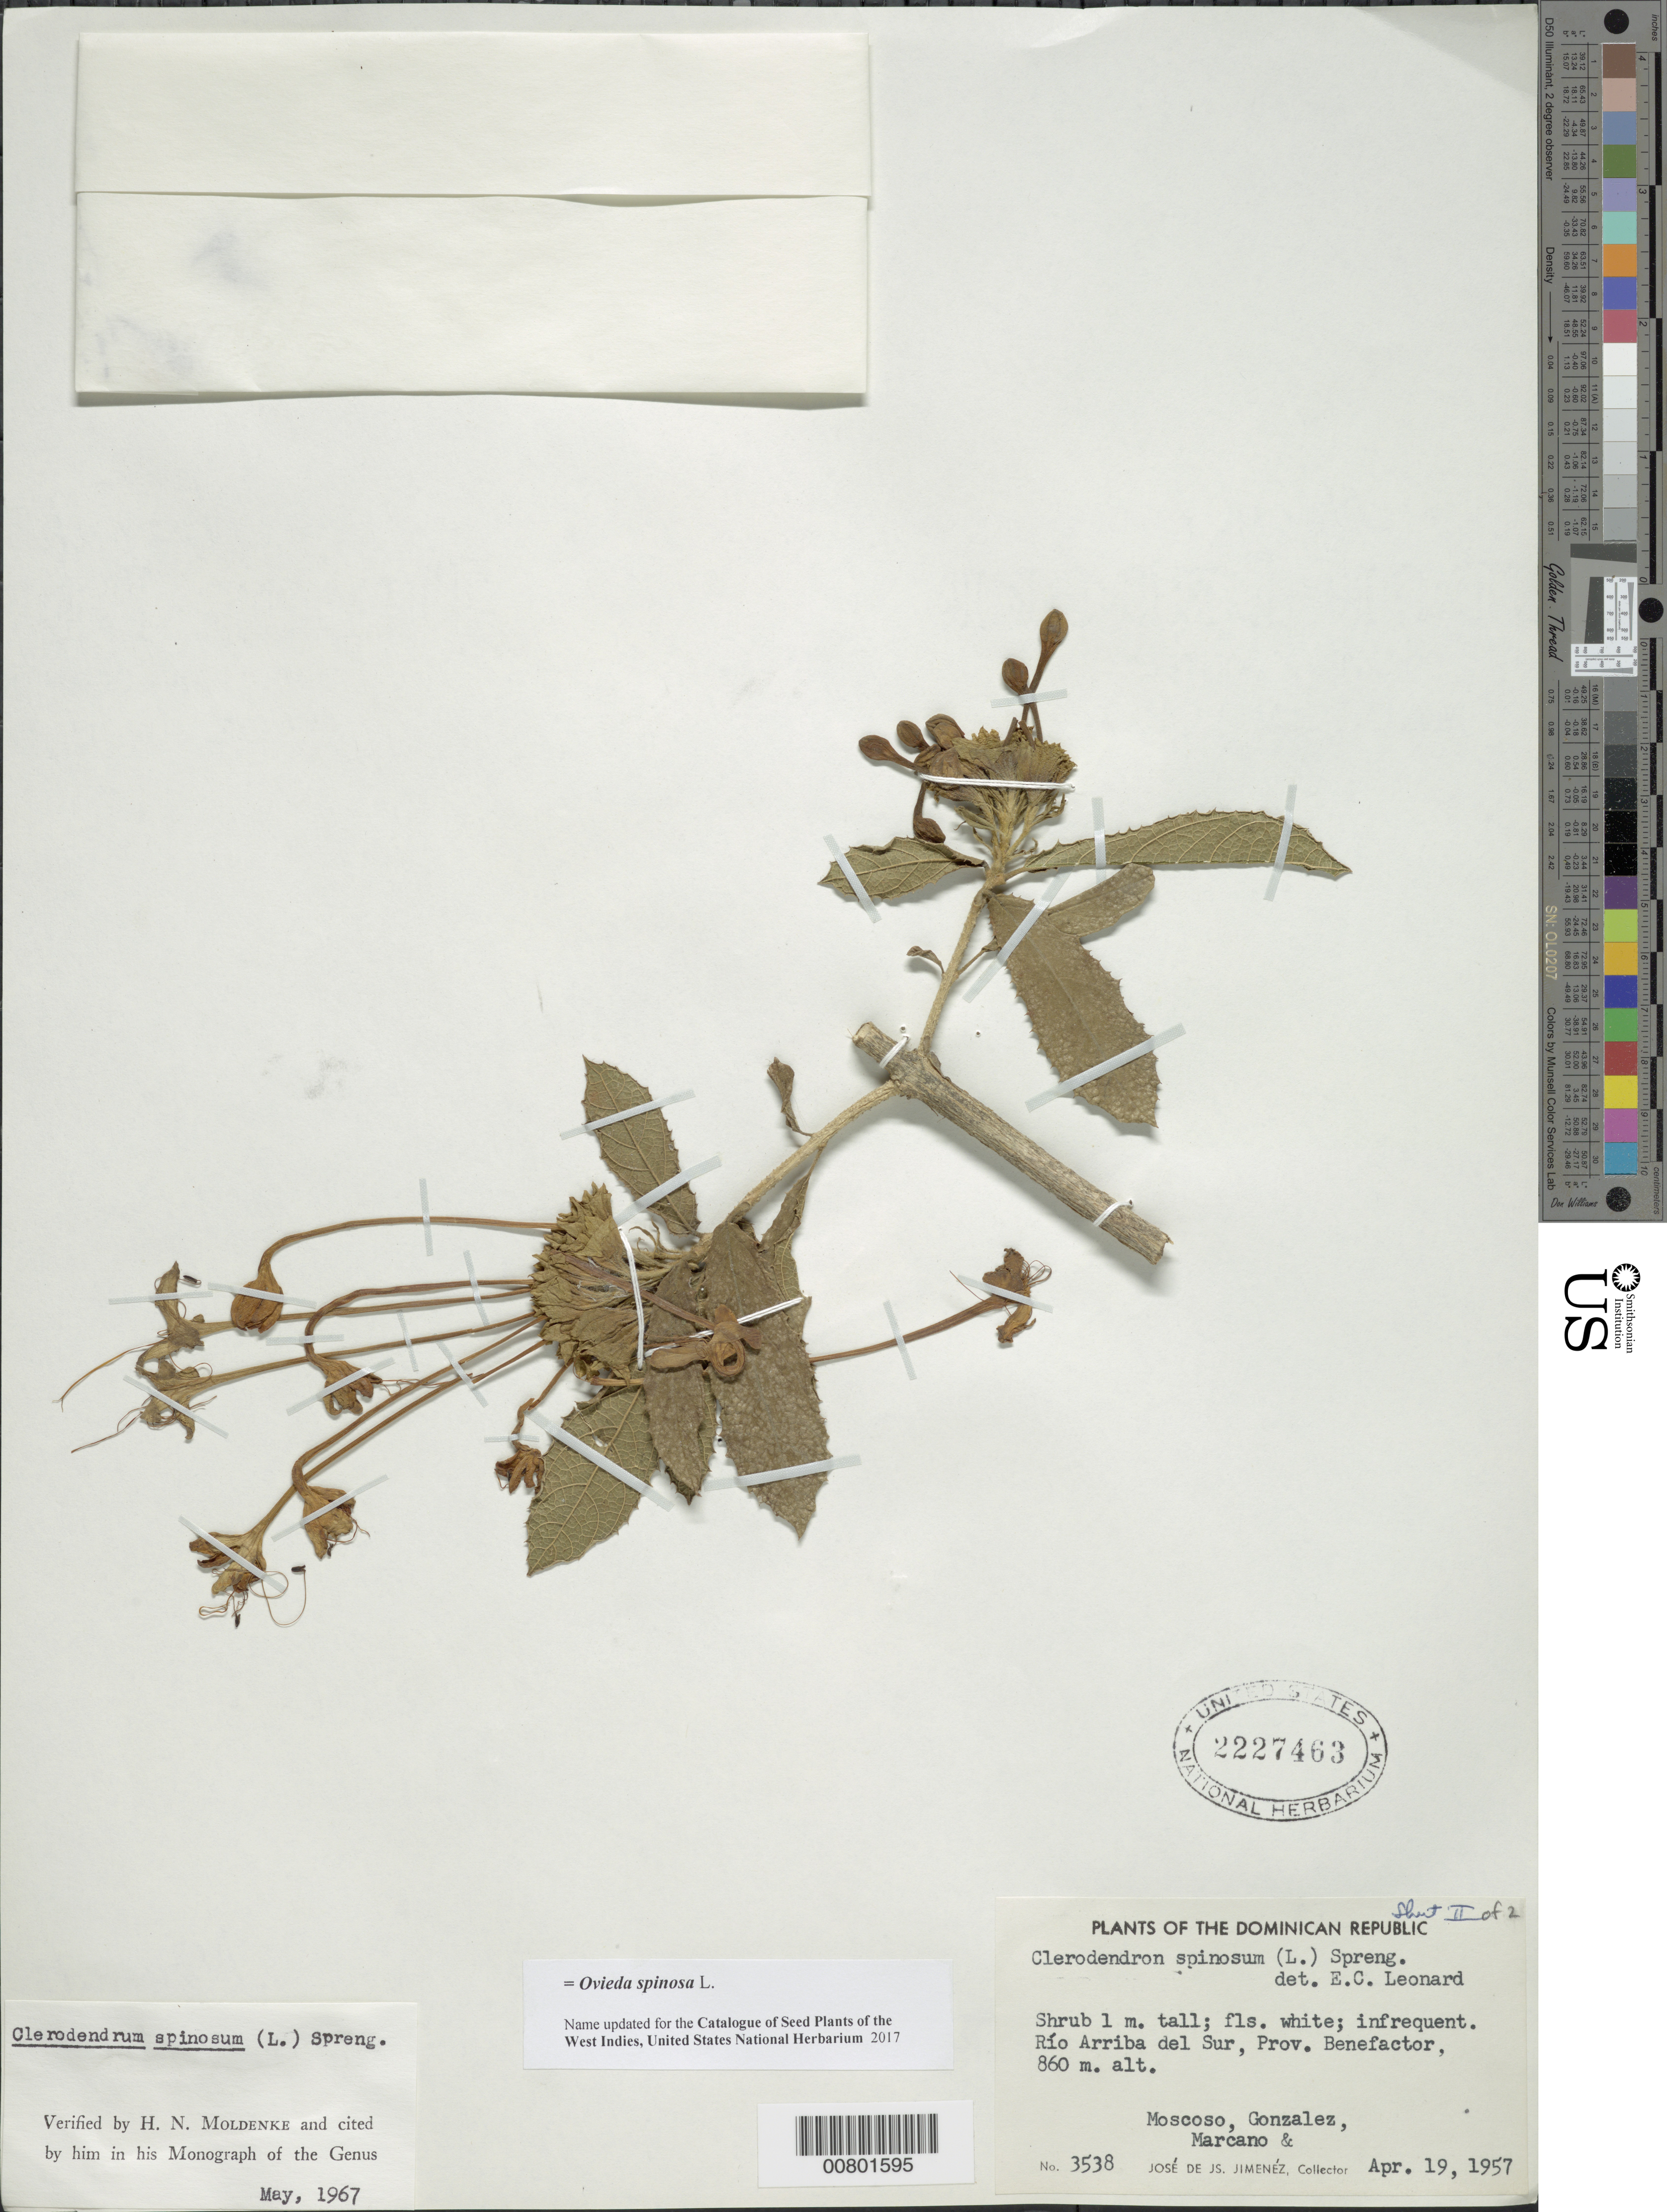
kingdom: Plantae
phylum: Tracheophyta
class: Magnoliopsida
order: Lamiales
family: Lamiaceae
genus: Ovieda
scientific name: Ovieda spinosa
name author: Sw.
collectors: J. J. Jiménez Almonte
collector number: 3538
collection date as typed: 19 Apr 1957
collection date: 1957-04-19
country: Dominican Republic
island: Hispaniola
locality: Río Arriba del Sur, Province Benefactor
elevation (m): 860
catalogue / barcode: US 2227463